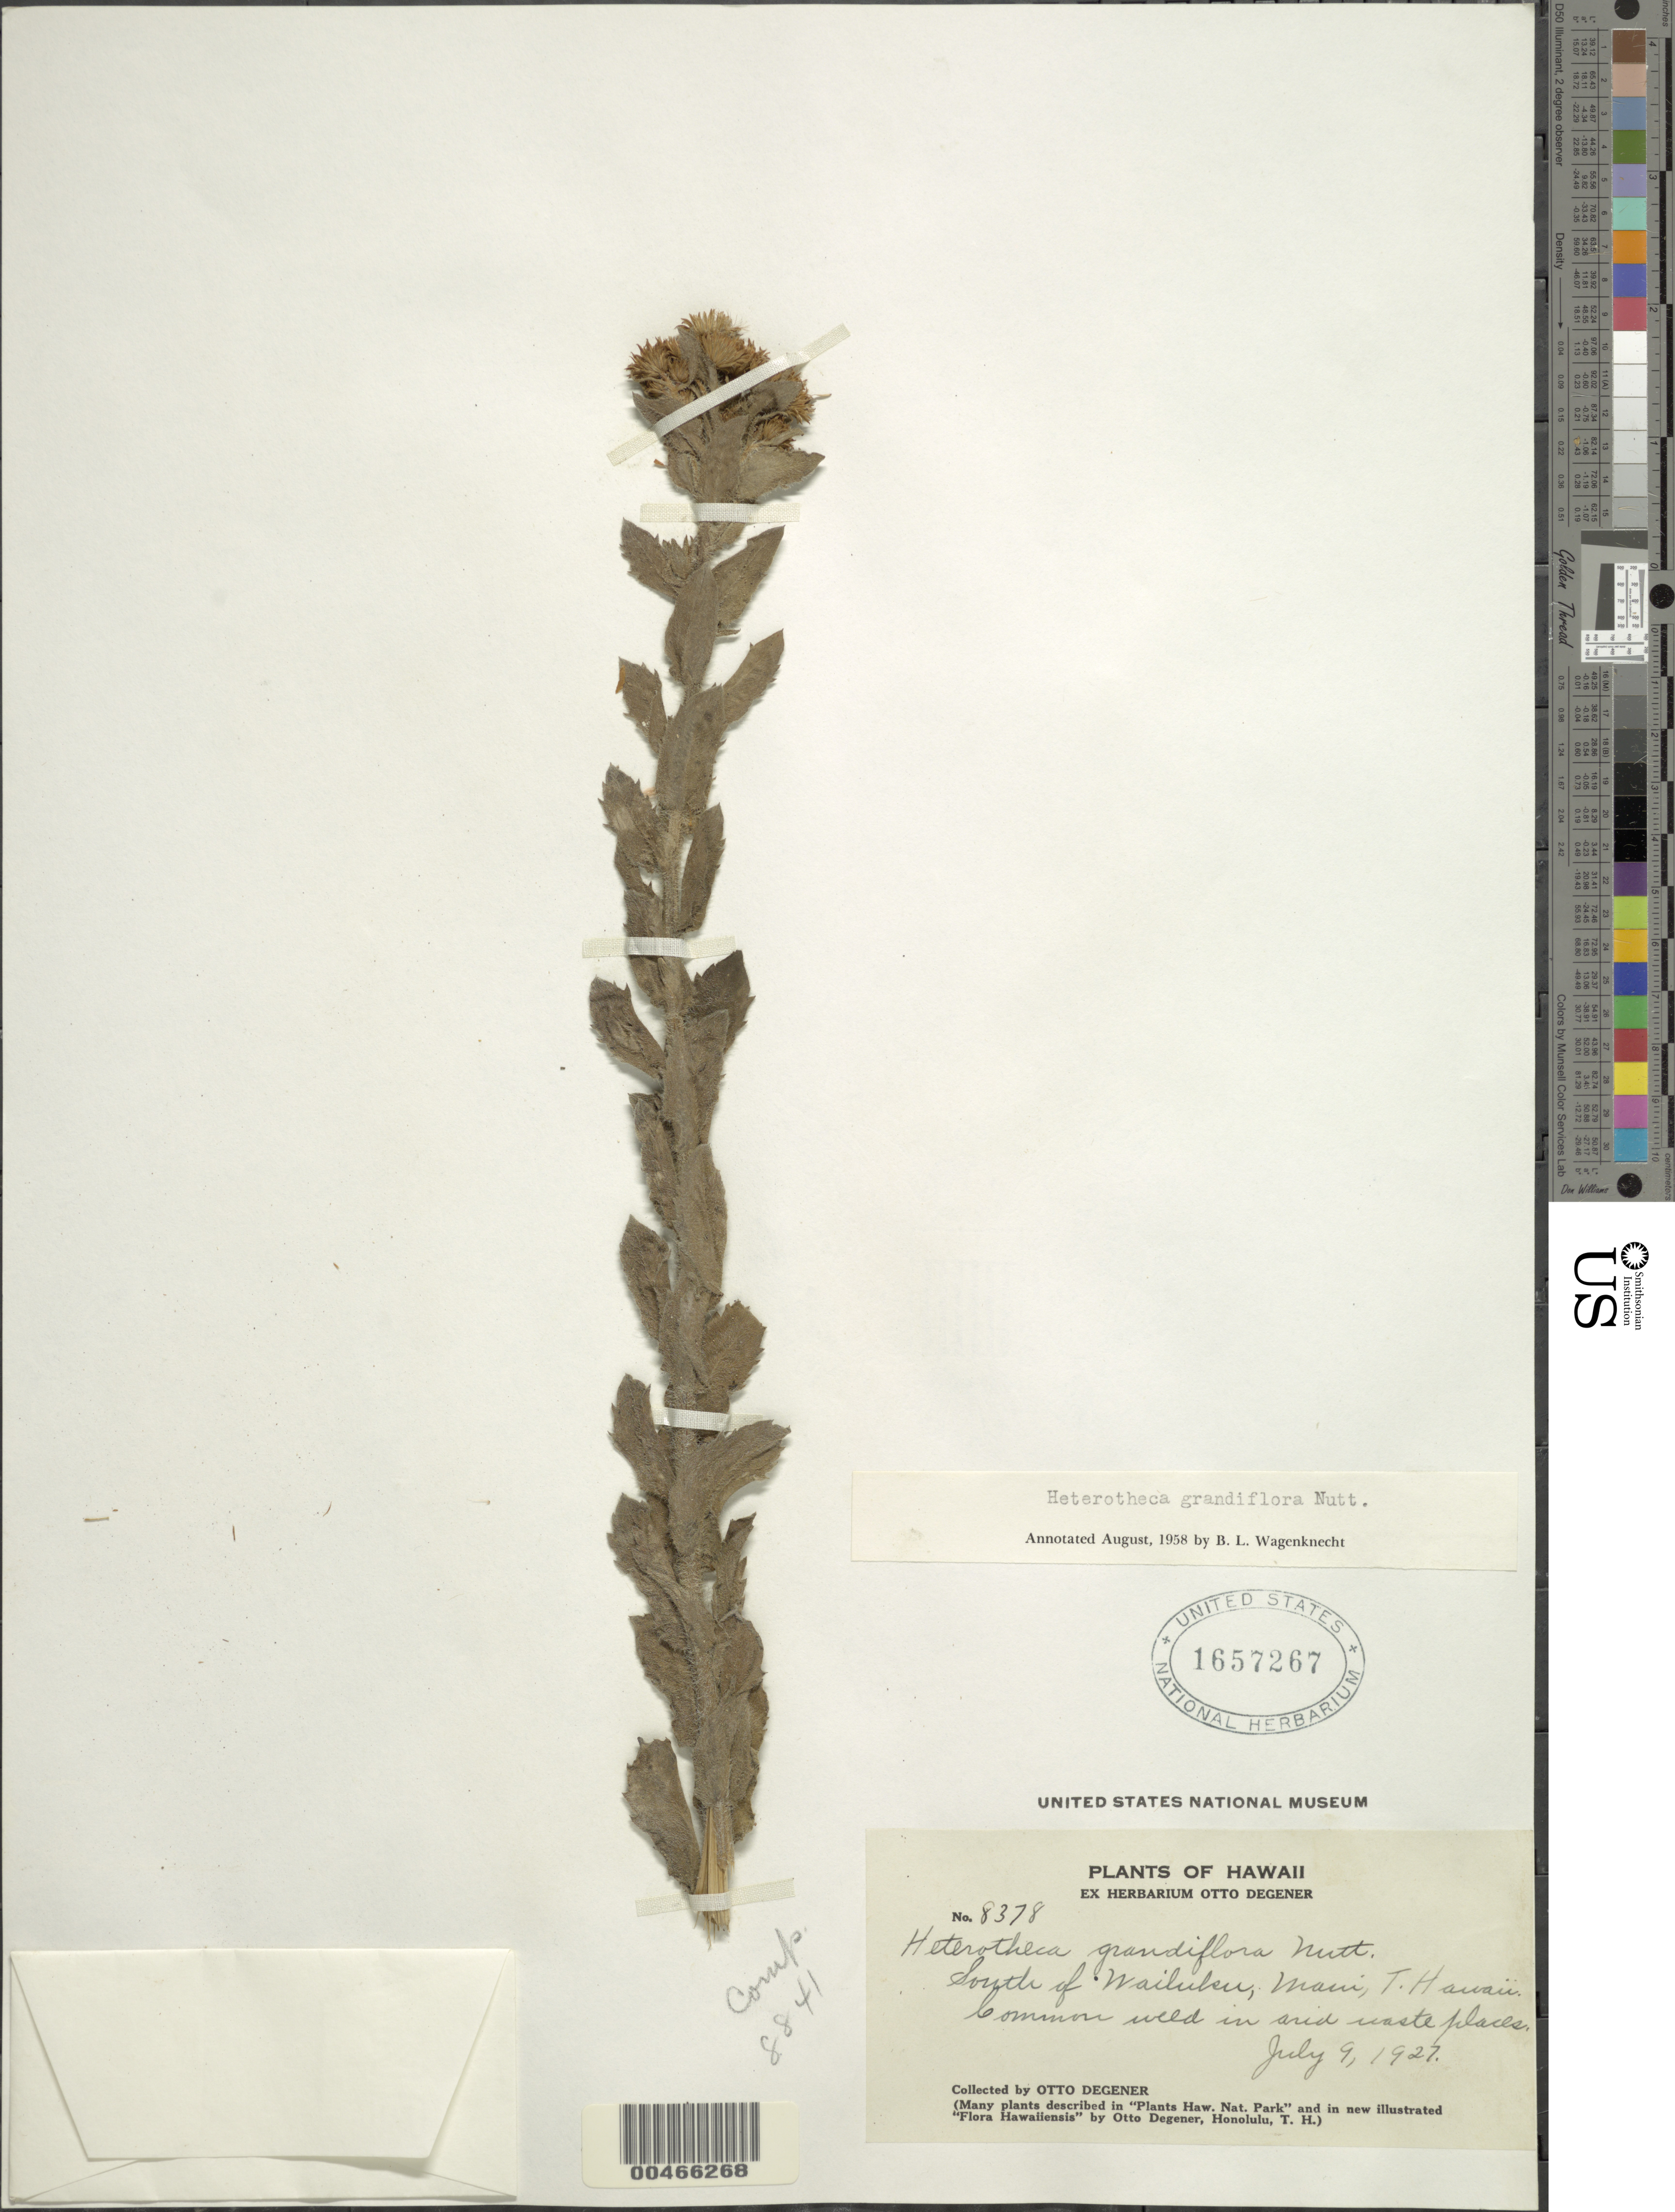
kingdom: Plantae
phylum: Tracheophyta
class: Magnoliopsida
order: Asterales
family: Asteraceae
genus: Heterotheca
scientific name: Heterotheca grandiflora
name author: Nutt.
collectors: O. Degener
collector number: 8378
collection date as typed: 9 Jul 1927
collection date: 1927-07-09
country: United States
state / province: Hawaii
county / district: Maui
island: Maui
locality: South of Wailuku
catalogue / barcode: US 1657267